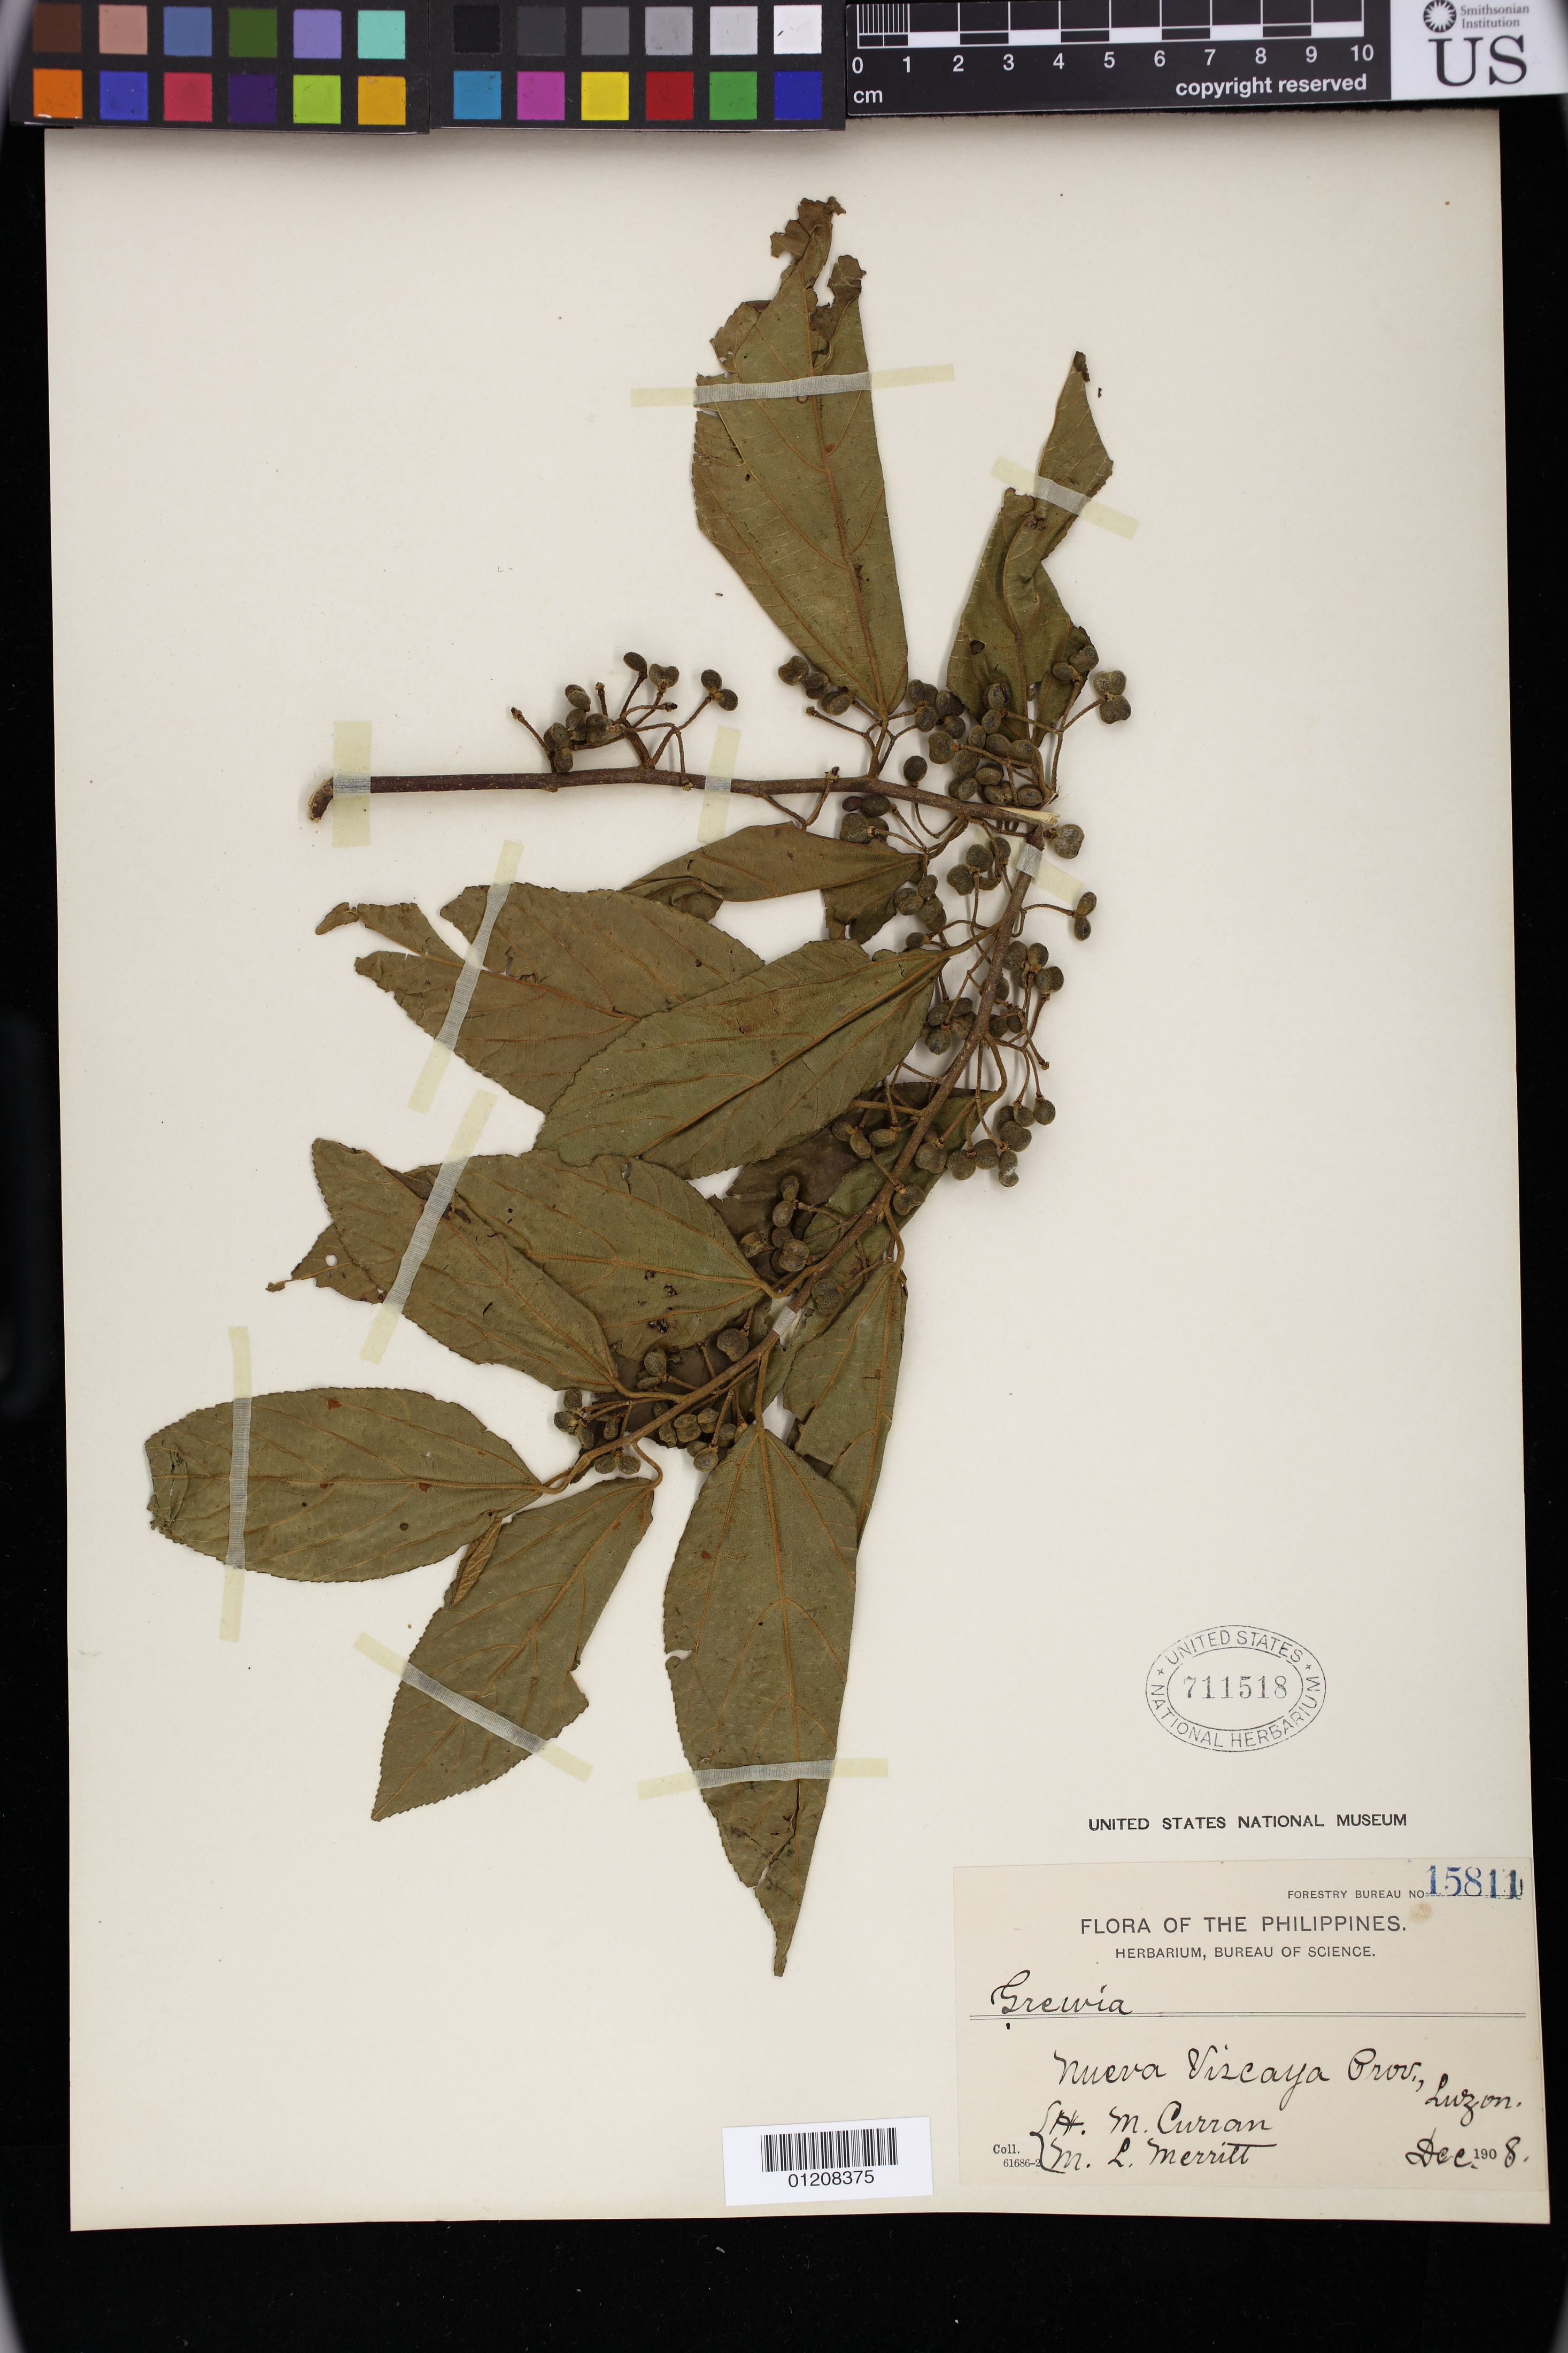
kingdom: Plantae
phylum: Tracheophyta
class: Magnoliopsida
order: Malvales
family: Malvaceae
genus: Grewia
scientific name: Grewia sp.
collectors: H. M. Curran & M. L. Merritt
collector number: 15811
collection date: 1908-12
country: Philippines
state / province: Cagayan Valley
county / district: Nueva Vizcaya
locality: Nueva Viscaya Prov., Luzon.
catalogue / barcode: US 711518